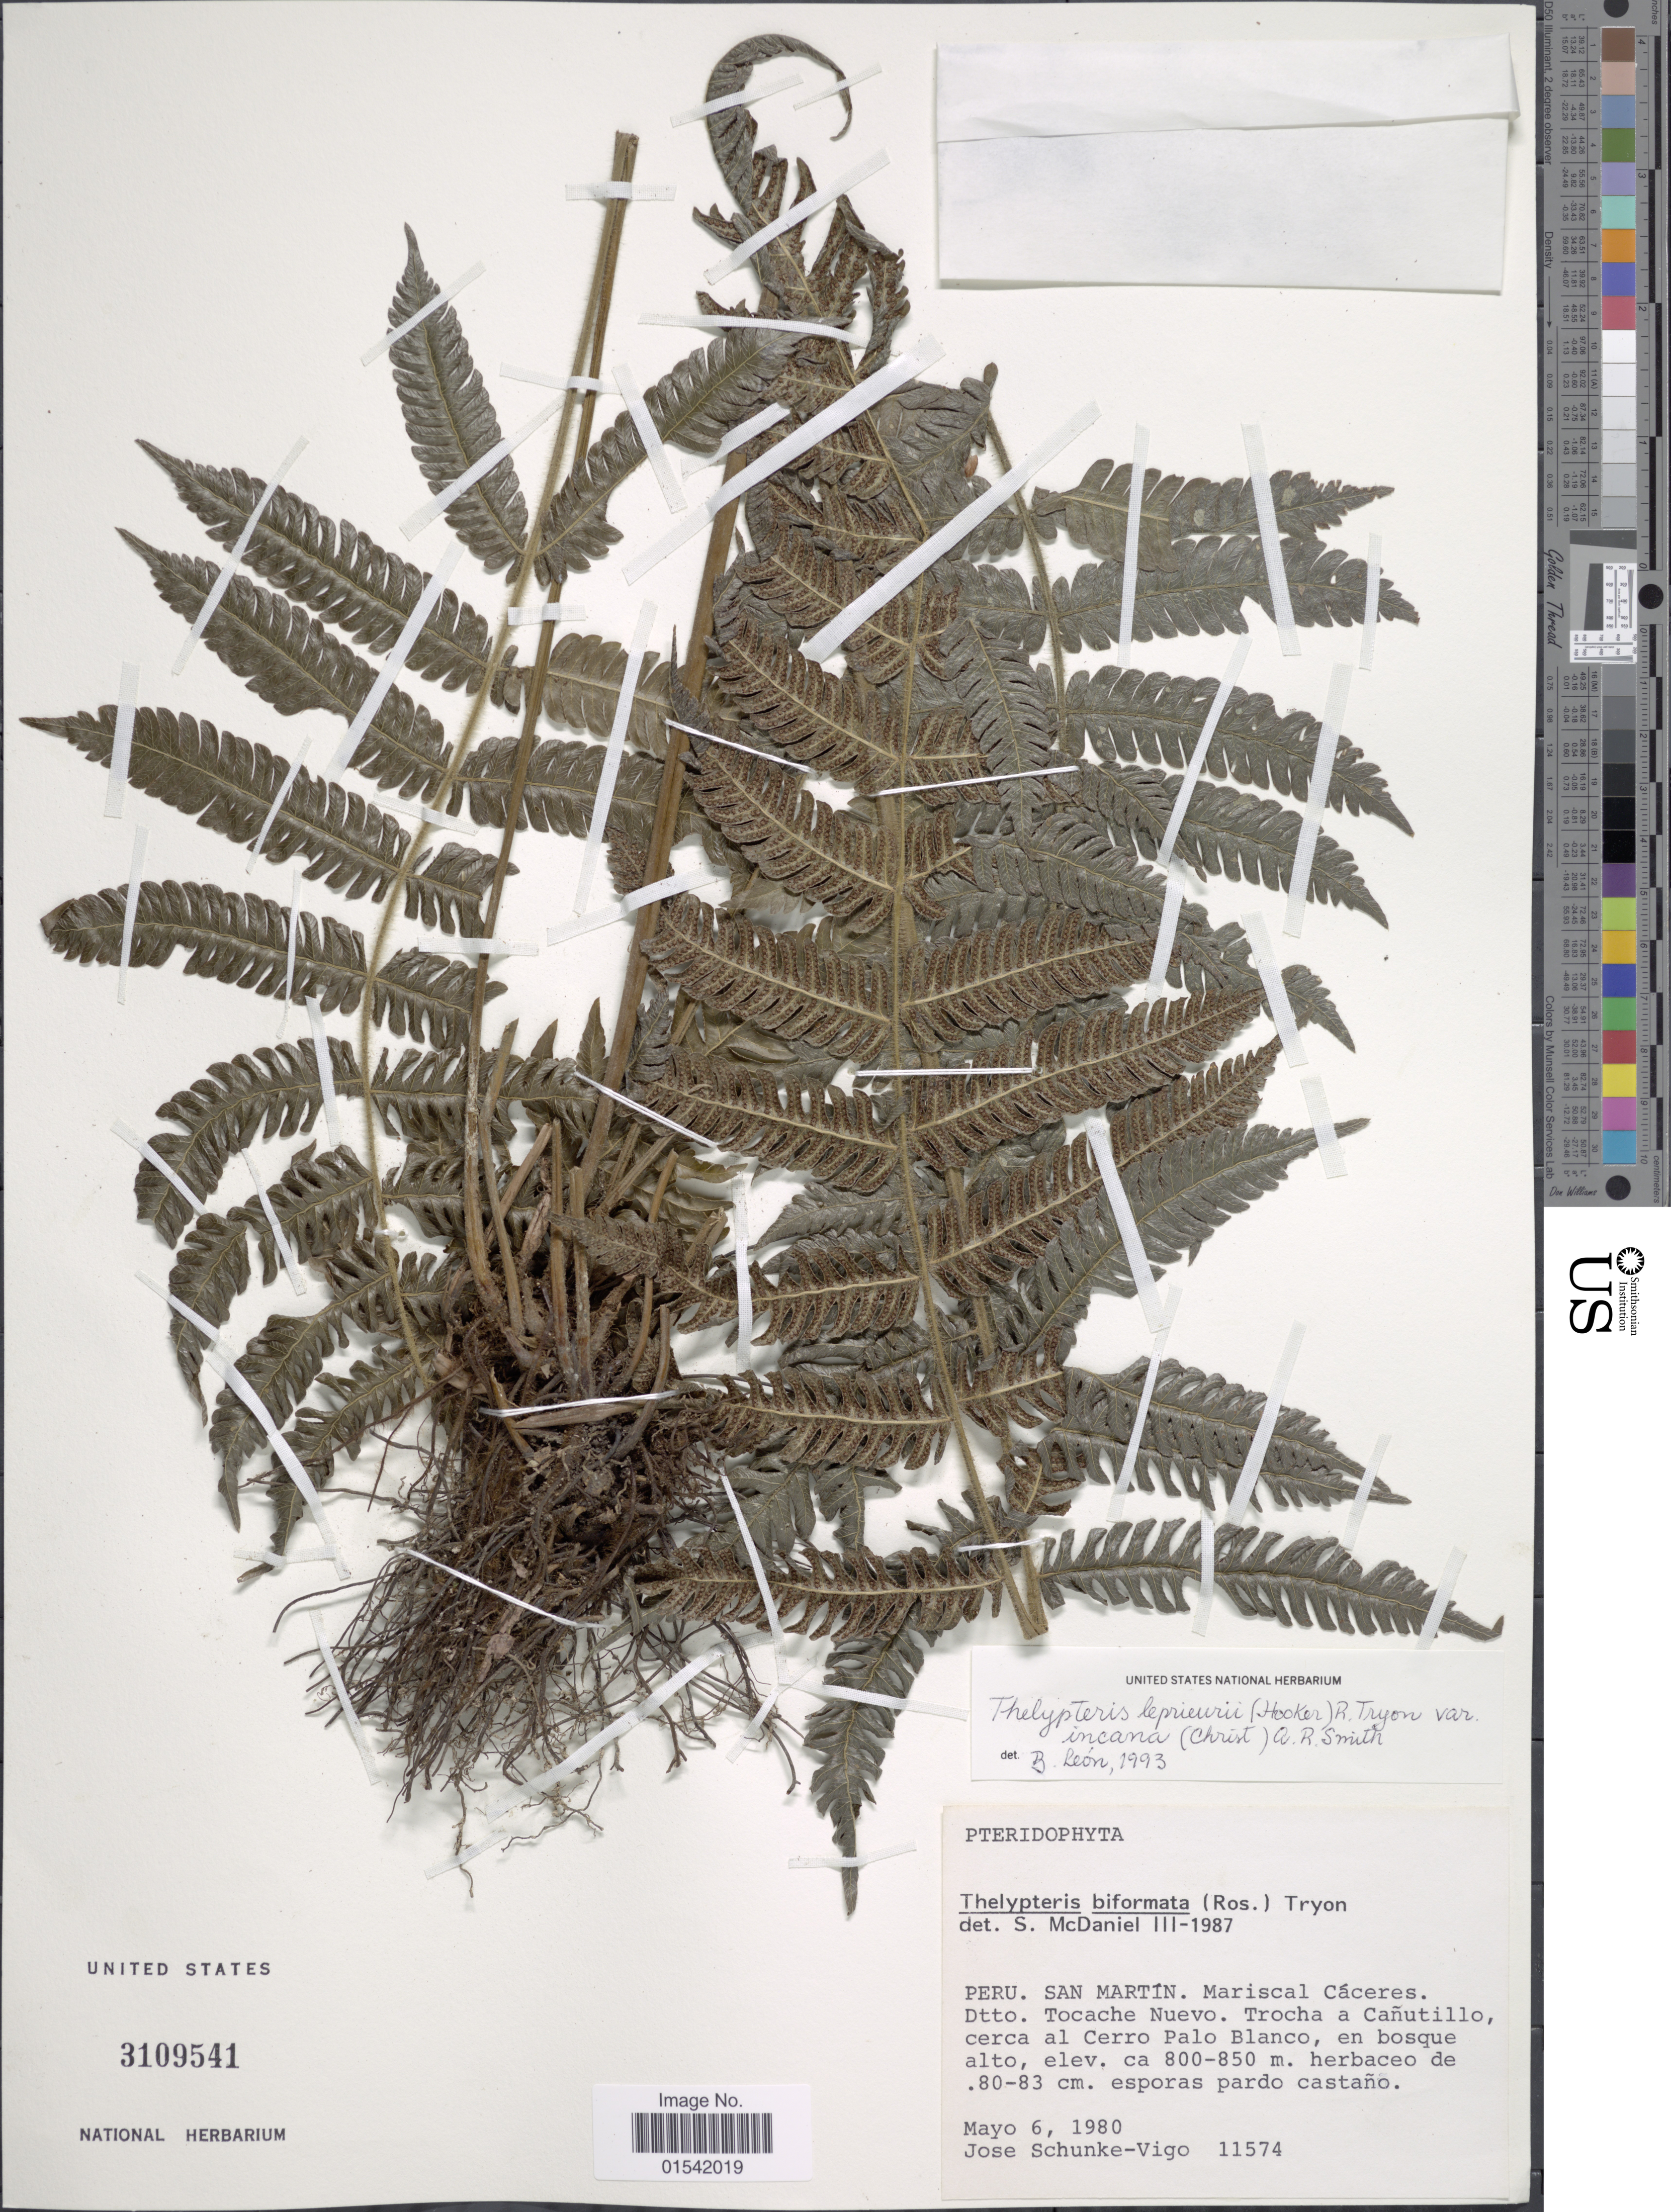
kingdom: Plantae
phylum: Tracheophyta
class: Polypodiopsida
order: Polypodiales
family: Thelypteridaceae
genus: Steiropteris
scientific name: Steiropteris leprieurii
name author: (Hook. f.) Pic. Serm.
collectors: J. Schunke Vigo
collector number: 11574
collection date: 1980-05-06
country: Peru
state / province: San Martín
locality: Mariscal Cáceres. Dtto. Tocache Nuevo. Trocha a Cañutillo, cerca al Cerro Balo Blanco, en bosque alto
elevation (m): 800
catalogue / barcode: US 3109541